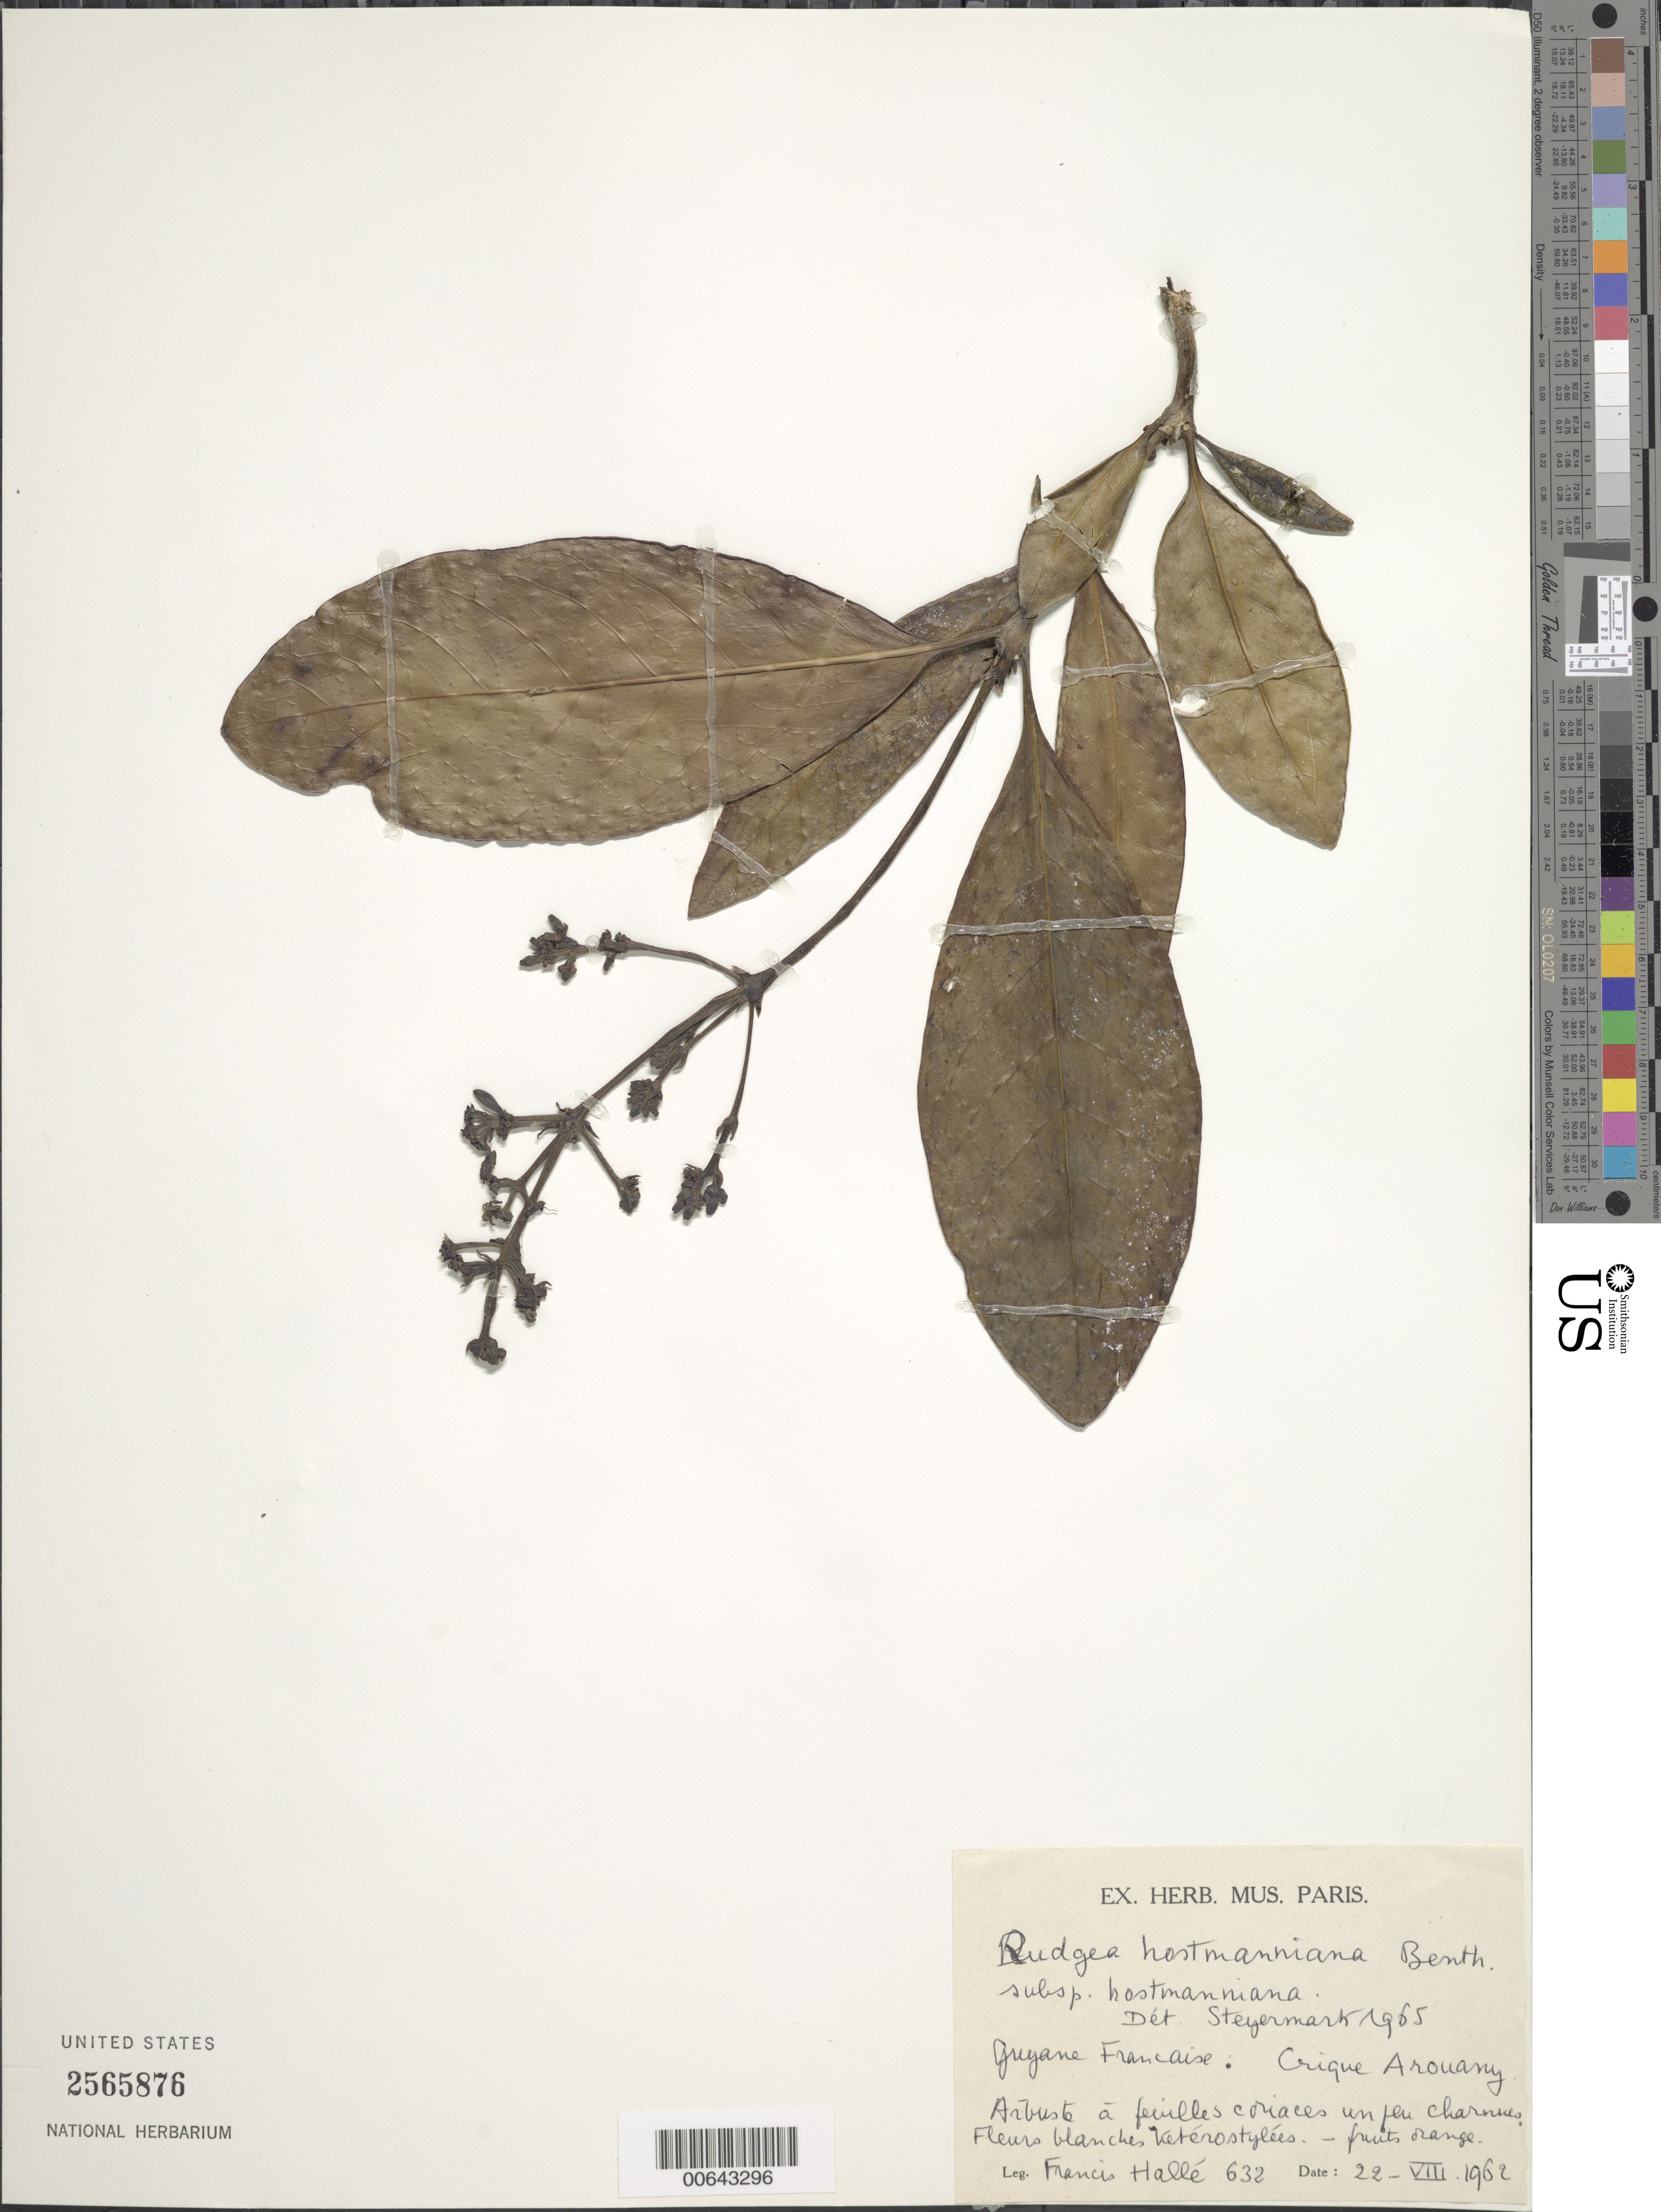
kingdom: Plantae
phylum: Tracheophyta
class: Magnoliopsida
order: Gentianales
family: Rubiaceae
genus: Rudgea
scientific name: Rudgea hostmanniana subsp. hostmanniana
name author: Benth.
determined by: Steyermark, Julian A., (VEN)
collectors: F. Hallé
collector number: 632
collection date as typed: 22-Aug-62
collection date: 1962-08-22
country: French Guiana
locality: Rivière Mana, crique Tamanoir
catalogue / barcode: US 2565876